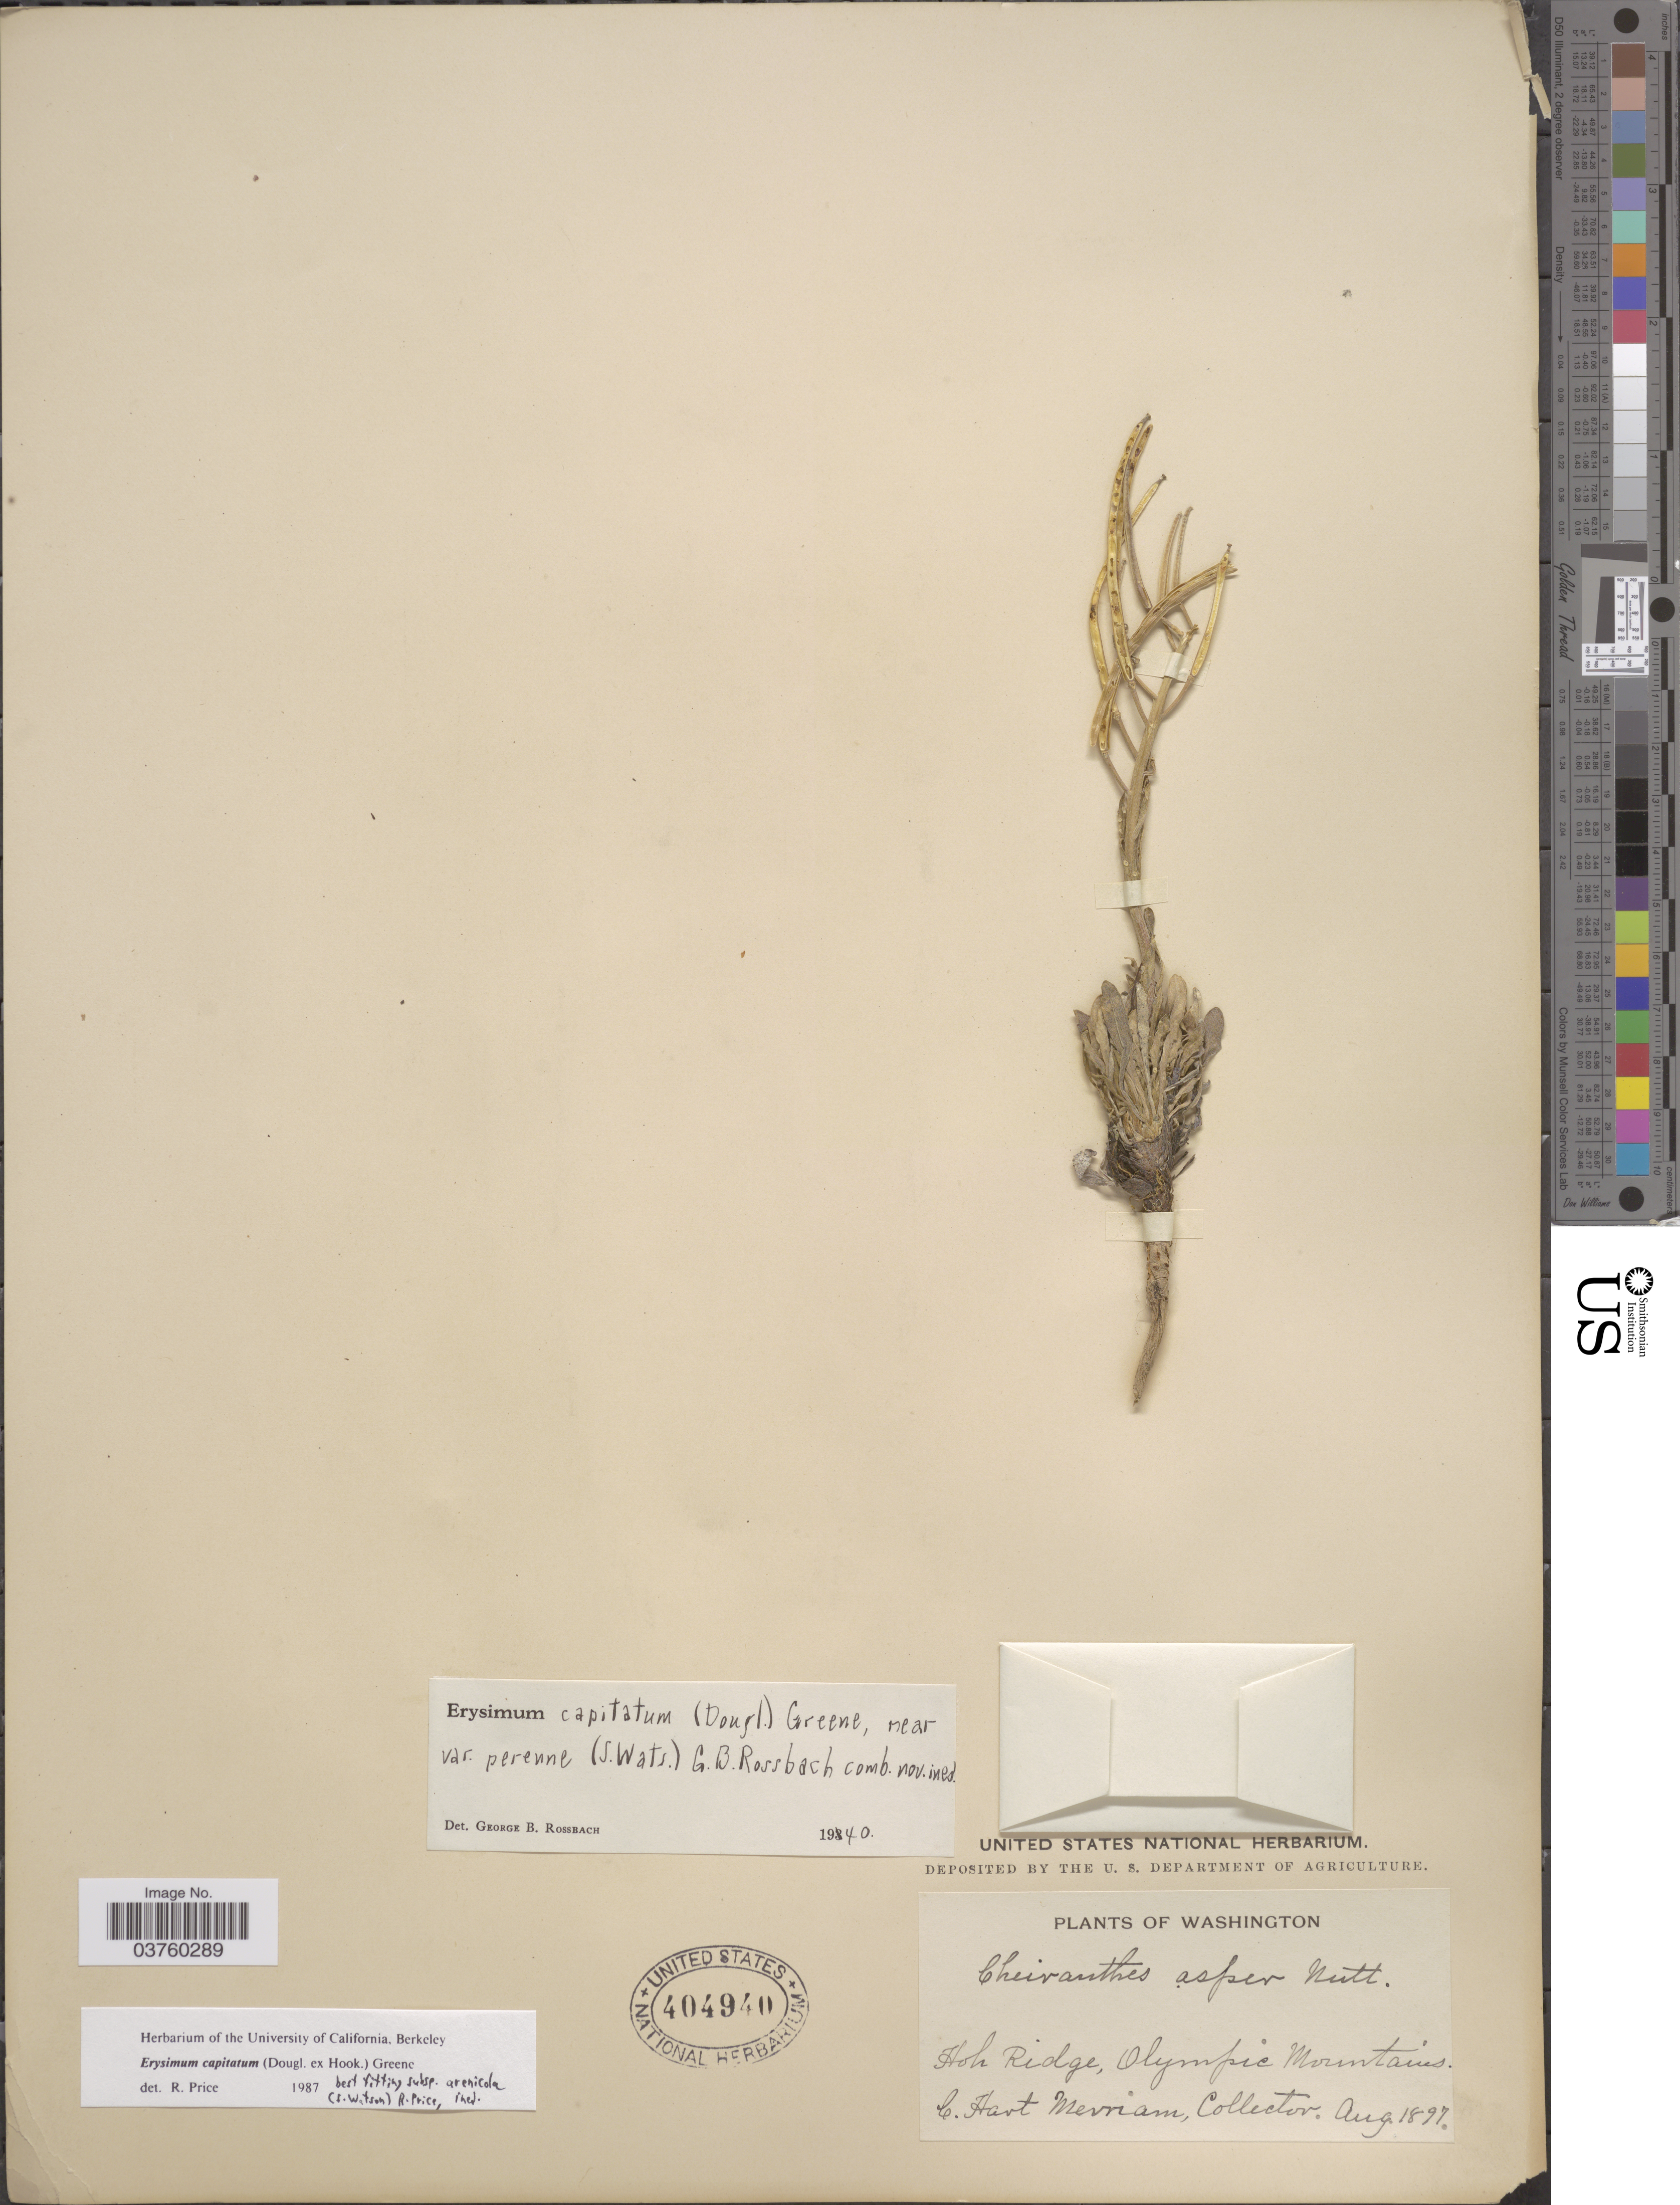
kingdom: Plantae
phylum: Tracheophyta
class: Magnoliopsida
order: Brassicales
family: Brassicaceae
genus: Erysimum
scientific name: Erysimum capitatum subsp. arenicola (S. Watson) R.A. Price, comb. nov. ined.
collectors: C. Merriam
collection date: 1897-08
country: United States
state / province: Washington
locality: Hoh Ridge, Olympic Mountains.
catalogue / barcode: US 404940